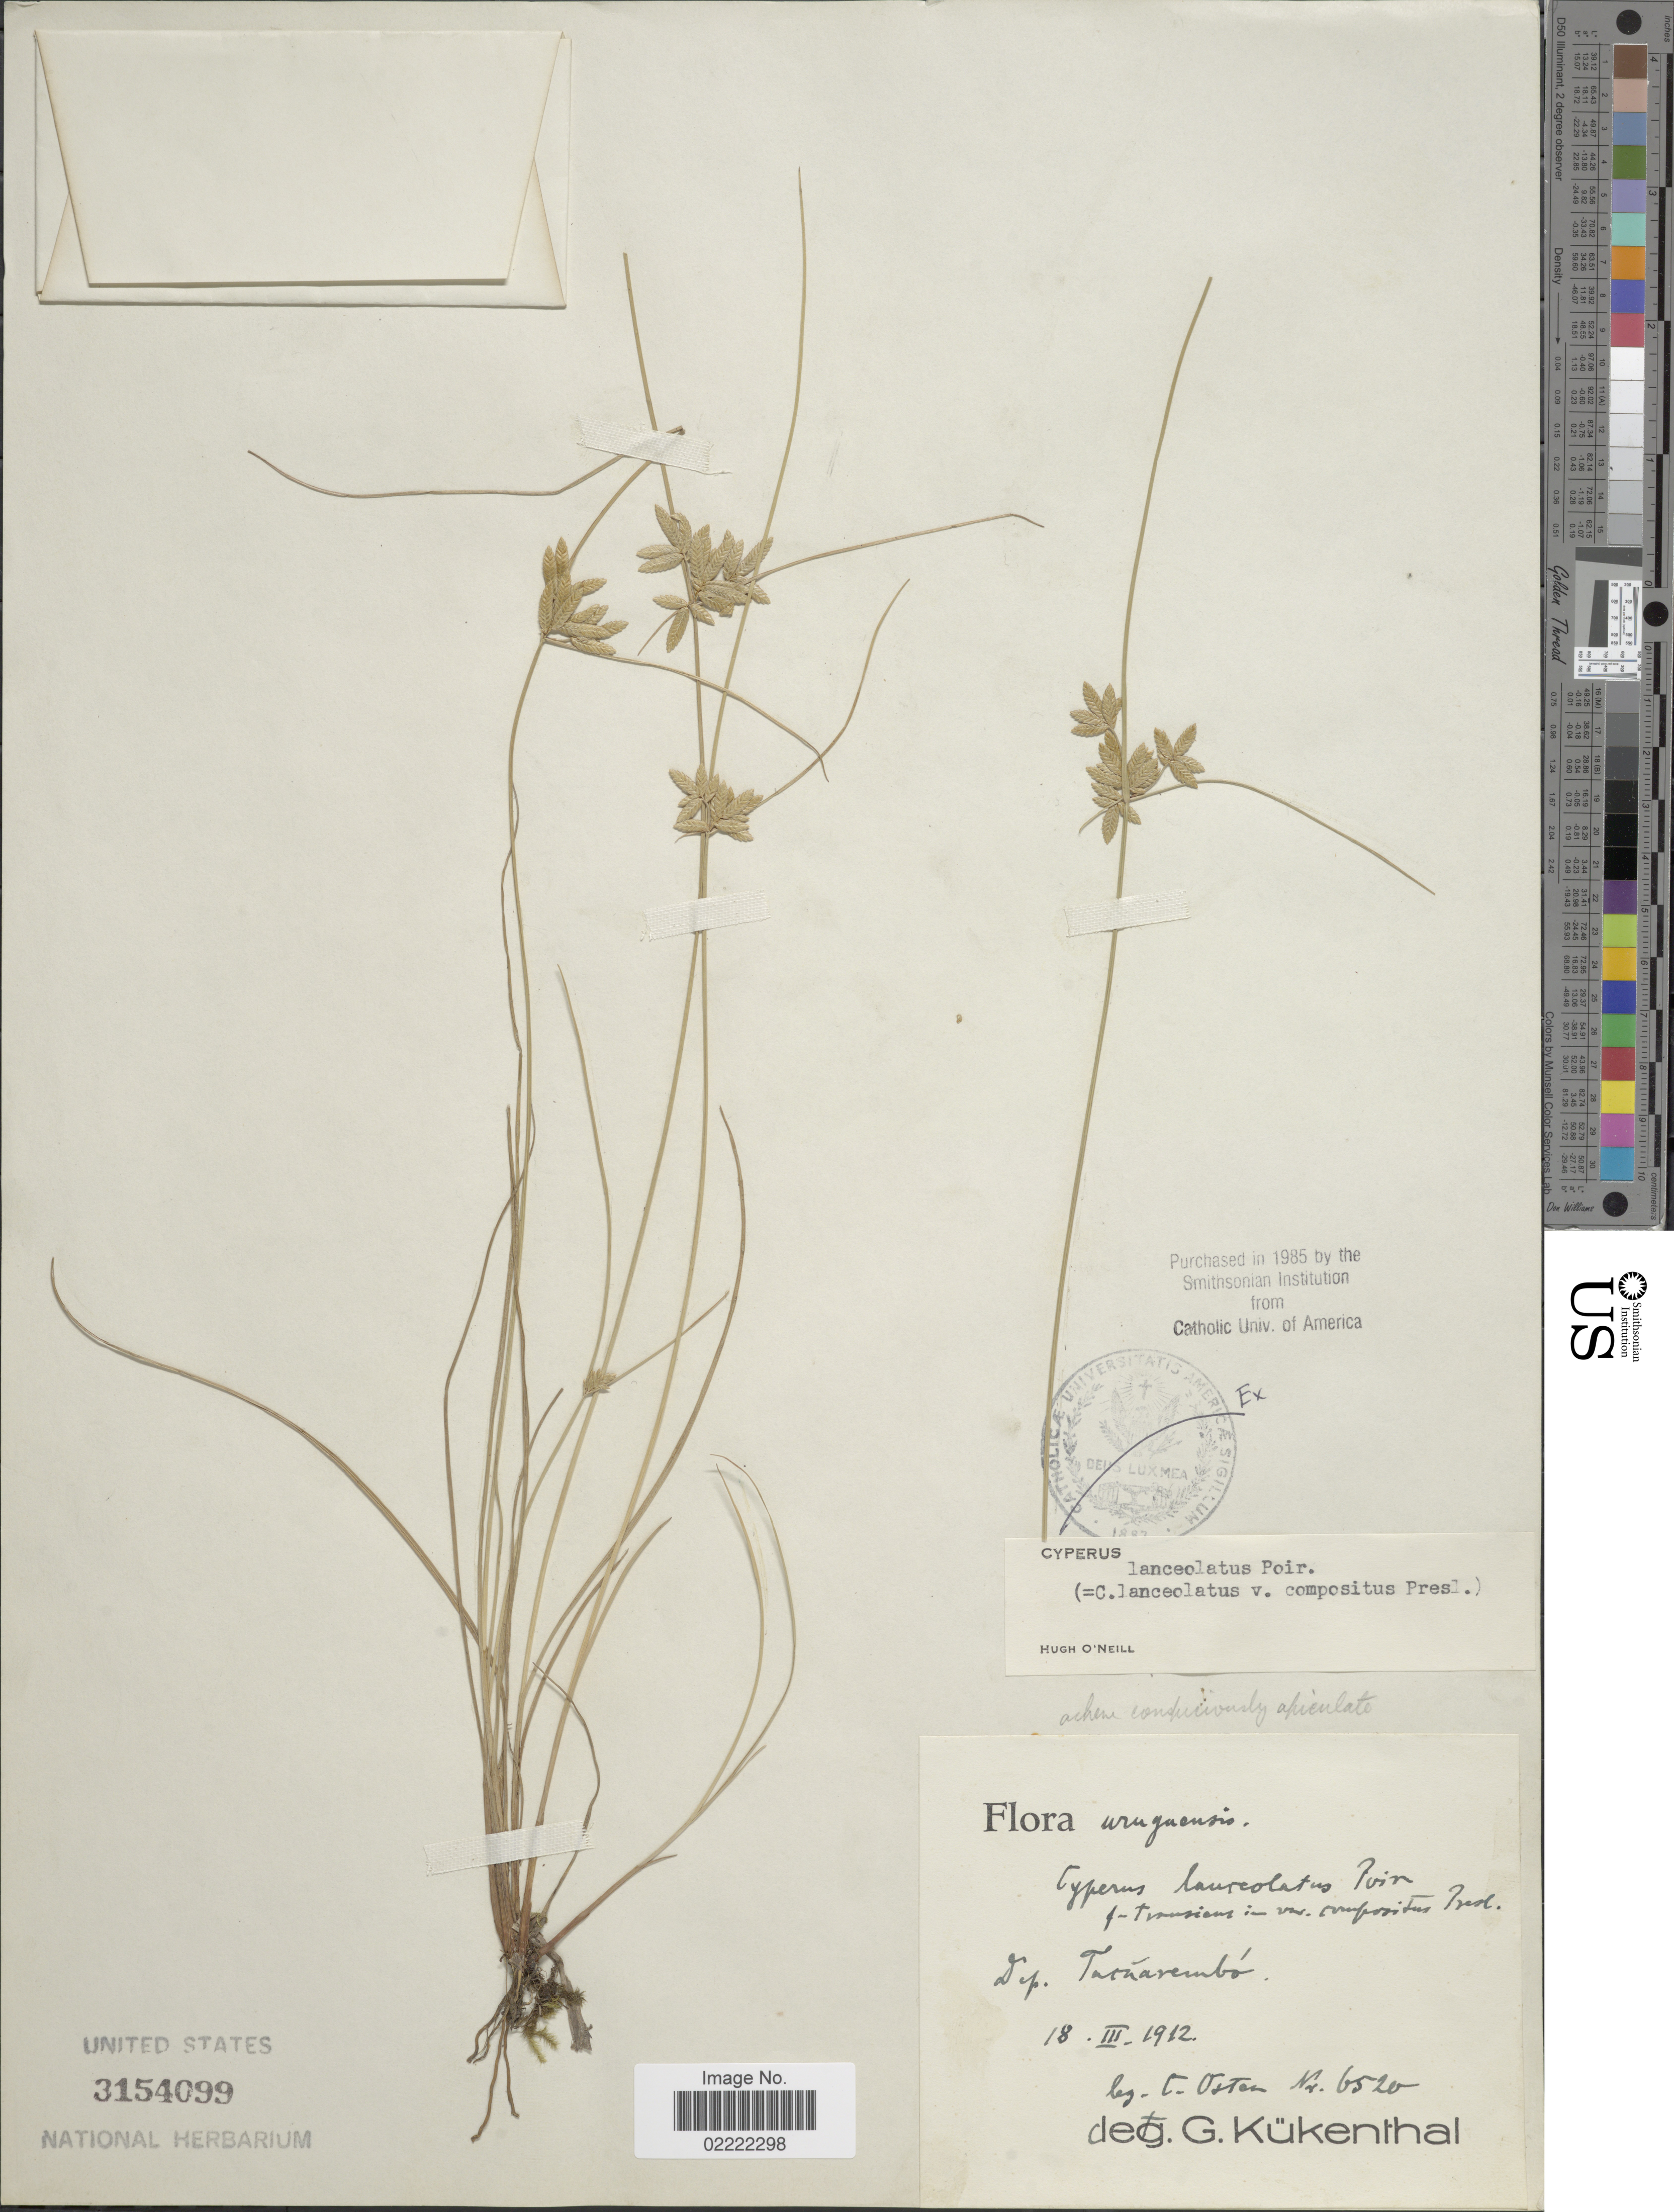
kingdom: Plantae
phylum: Tracheophyta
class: Liliopsida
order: Poales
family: Cyperaceae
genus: Cyperus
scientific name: Cyperus lanceolatus var. compositus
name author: J. Presl & C. Presl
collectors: C. Osten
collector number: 6520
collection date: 1912-03-18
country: Uruguay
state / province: Tacuarembó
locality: Dep. Tacuarembo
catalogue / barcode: US 3154099